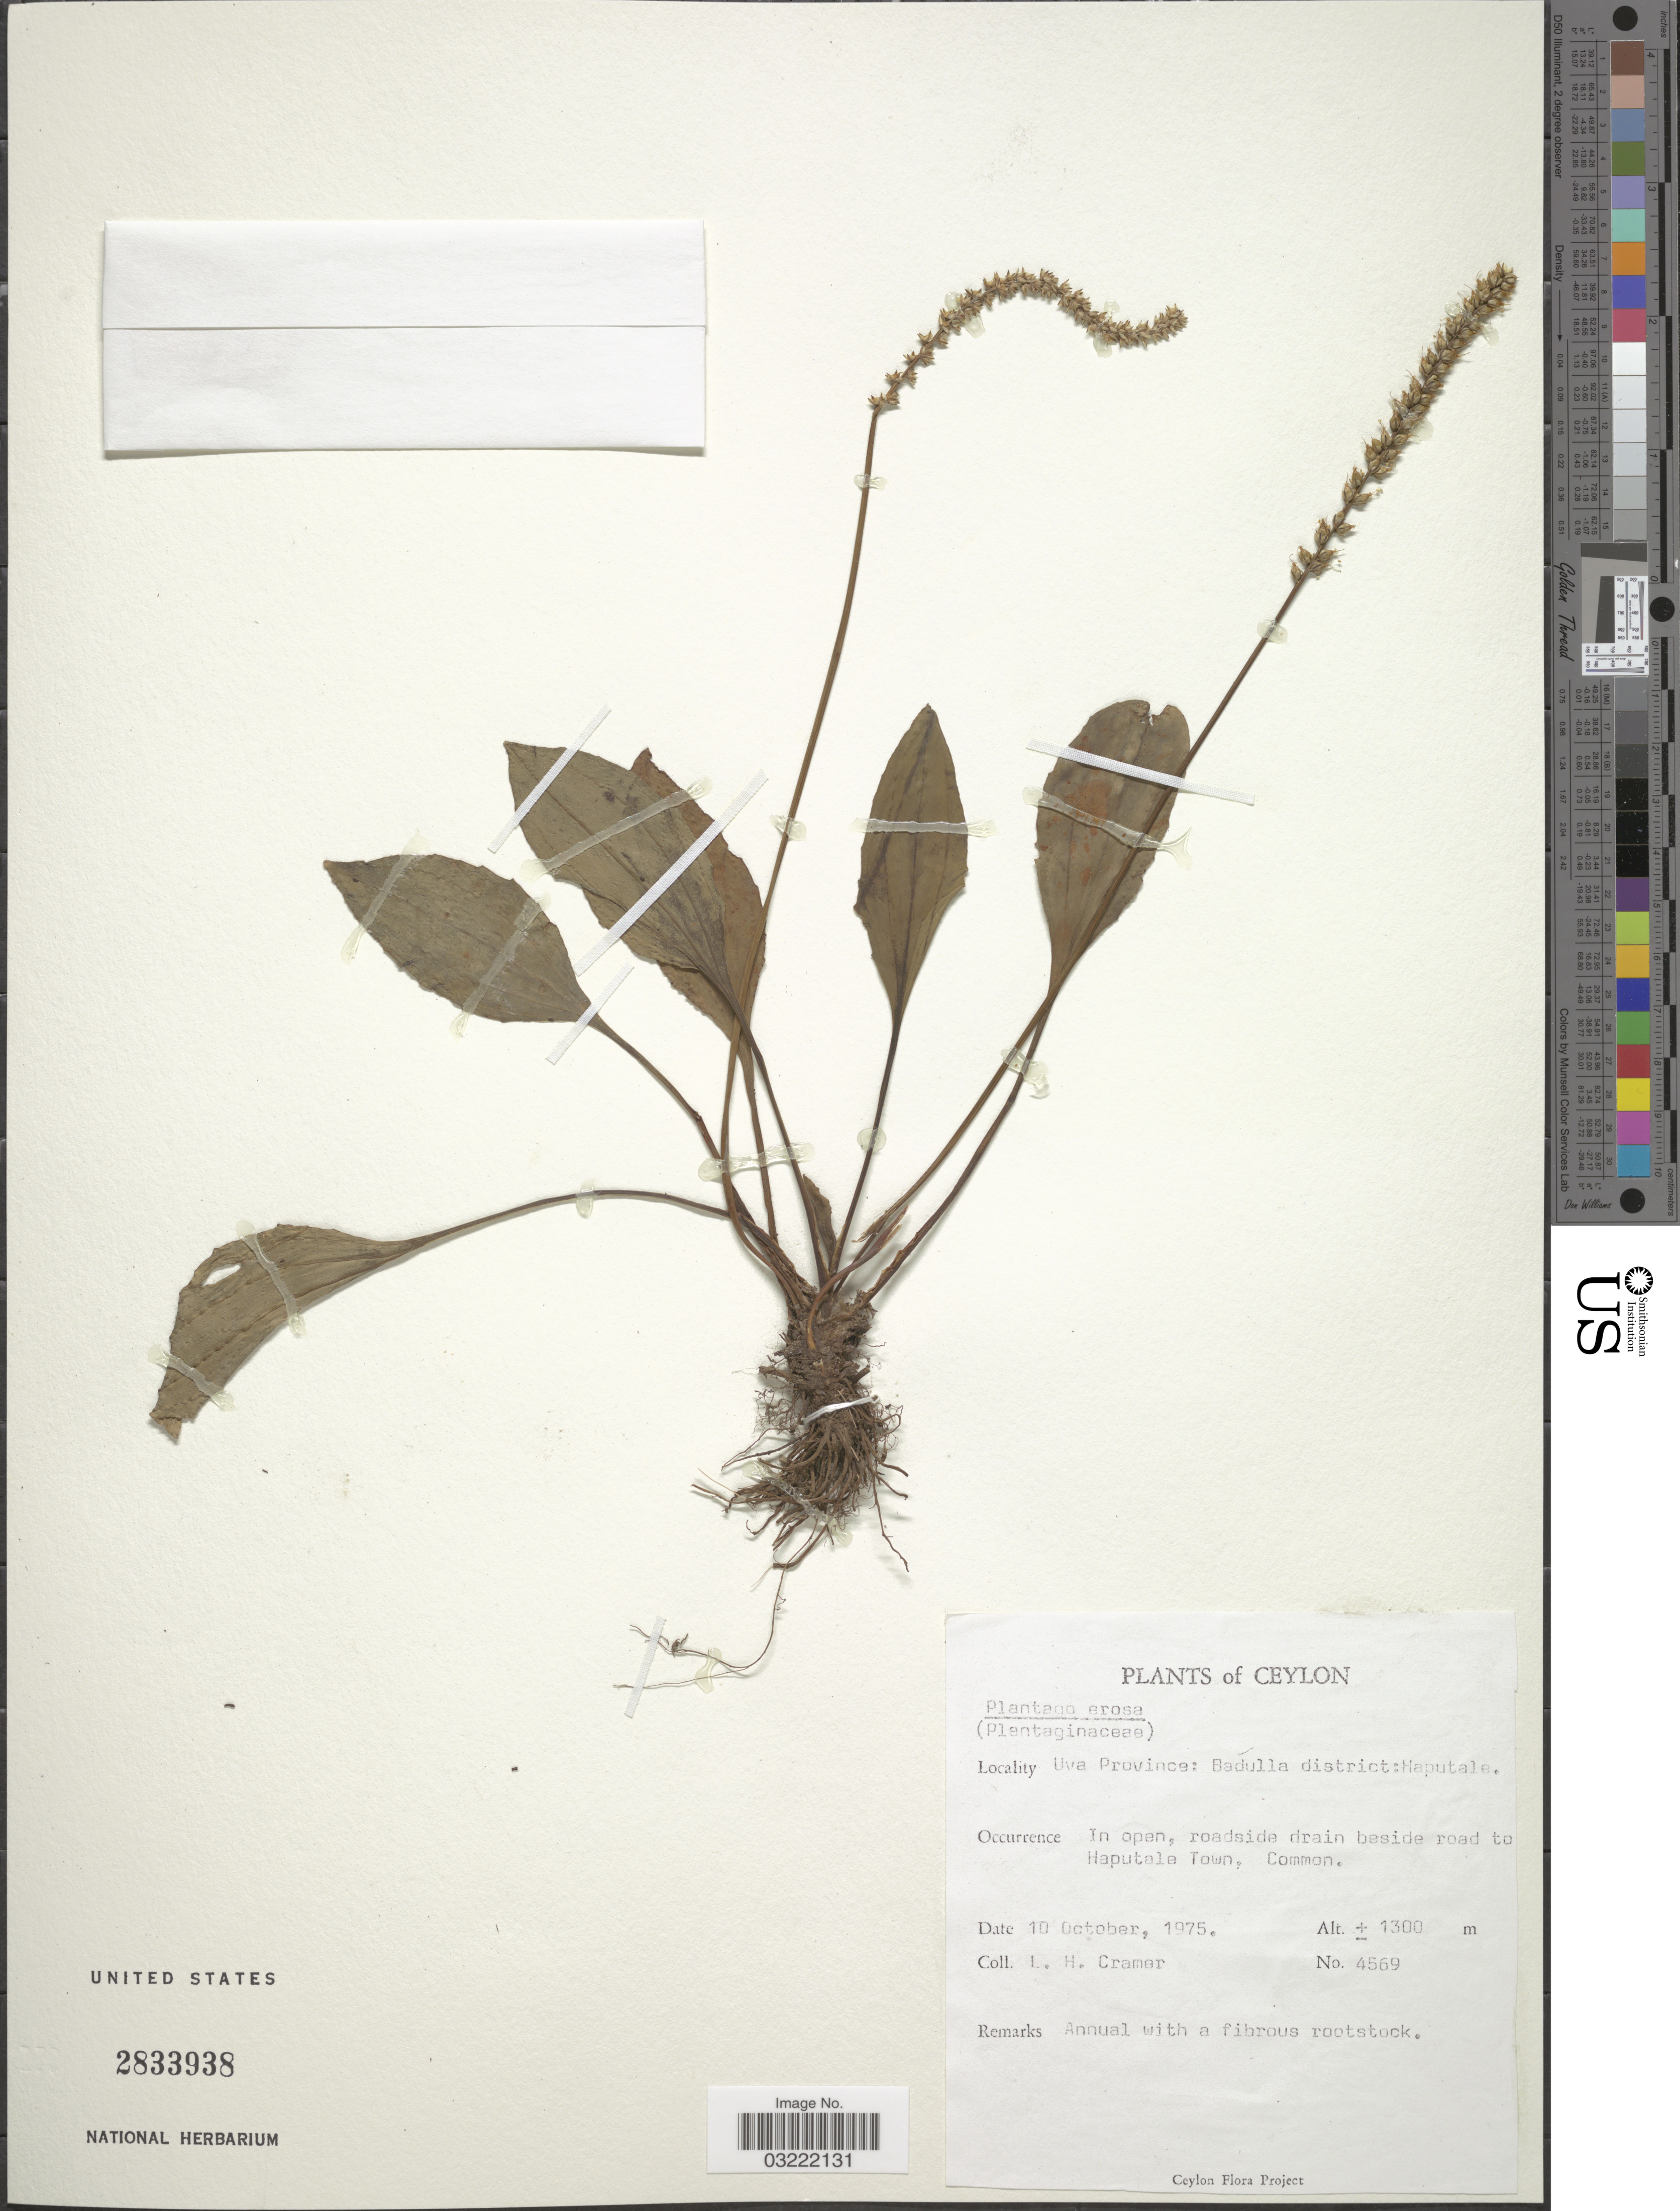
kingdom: Plantae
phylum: Tracheophyta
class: Magnoliopsida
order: Lamiales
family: Plantaginaceae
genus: Plantago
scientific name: Plantago erosa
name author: Wall.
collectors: L. H. Cramer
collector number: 4569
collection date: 1975-10-10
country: Sri Lanka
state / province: Uva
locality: Ceylon. Badulla district: Haputale. Roadside drain beside road to Haputale Town.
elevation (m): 1300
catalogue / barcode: US 2833938